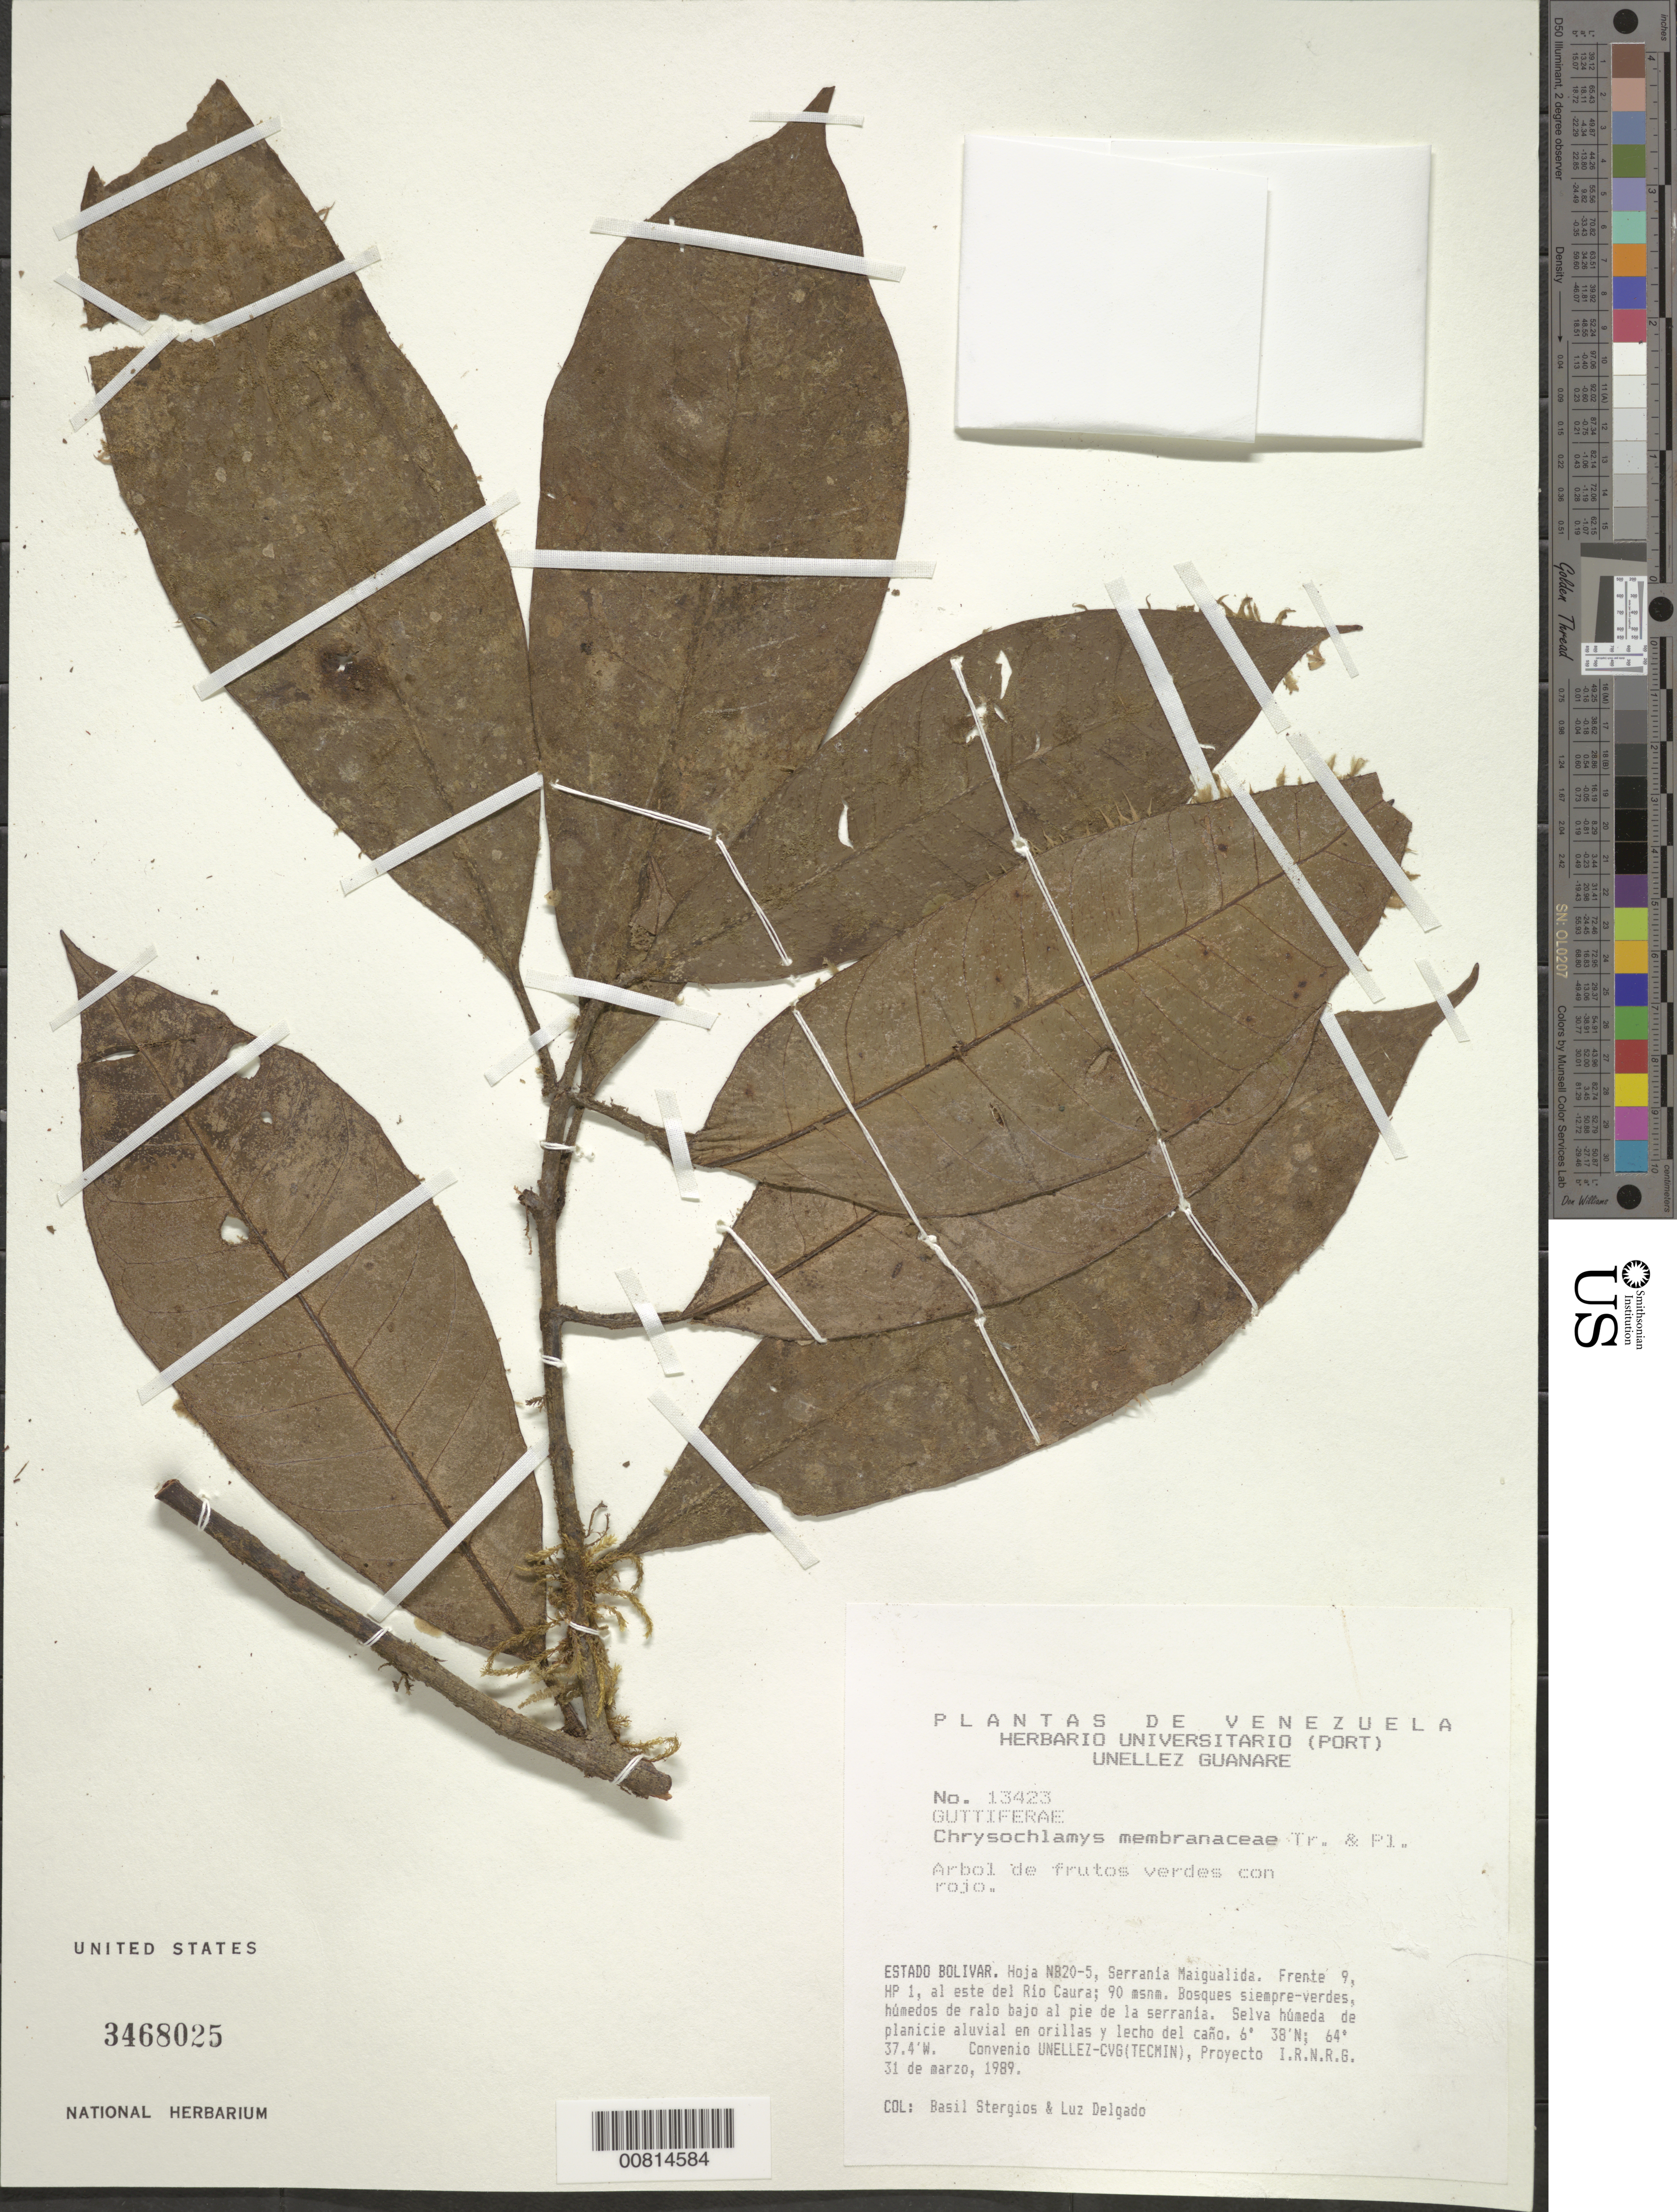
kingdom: Plantae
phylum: Tracheophyta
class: Magnoliopsida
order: Malpighiales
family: Clusiaceae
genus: Chrysochlamys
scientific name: Chrysochlamys membranacea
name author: Planch. & Triana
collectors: B. G. Stergios & L. Delgado V.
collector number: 13423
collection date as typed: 31-Mar-89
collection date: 1989-03-31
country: Venezuela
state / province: Bolívar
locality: Serrania Maigualida, E del río Caura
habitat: Bosques siempre verdes humedos de ralo bajo al pié de la serrania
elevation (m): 90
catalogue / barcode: US 3468025